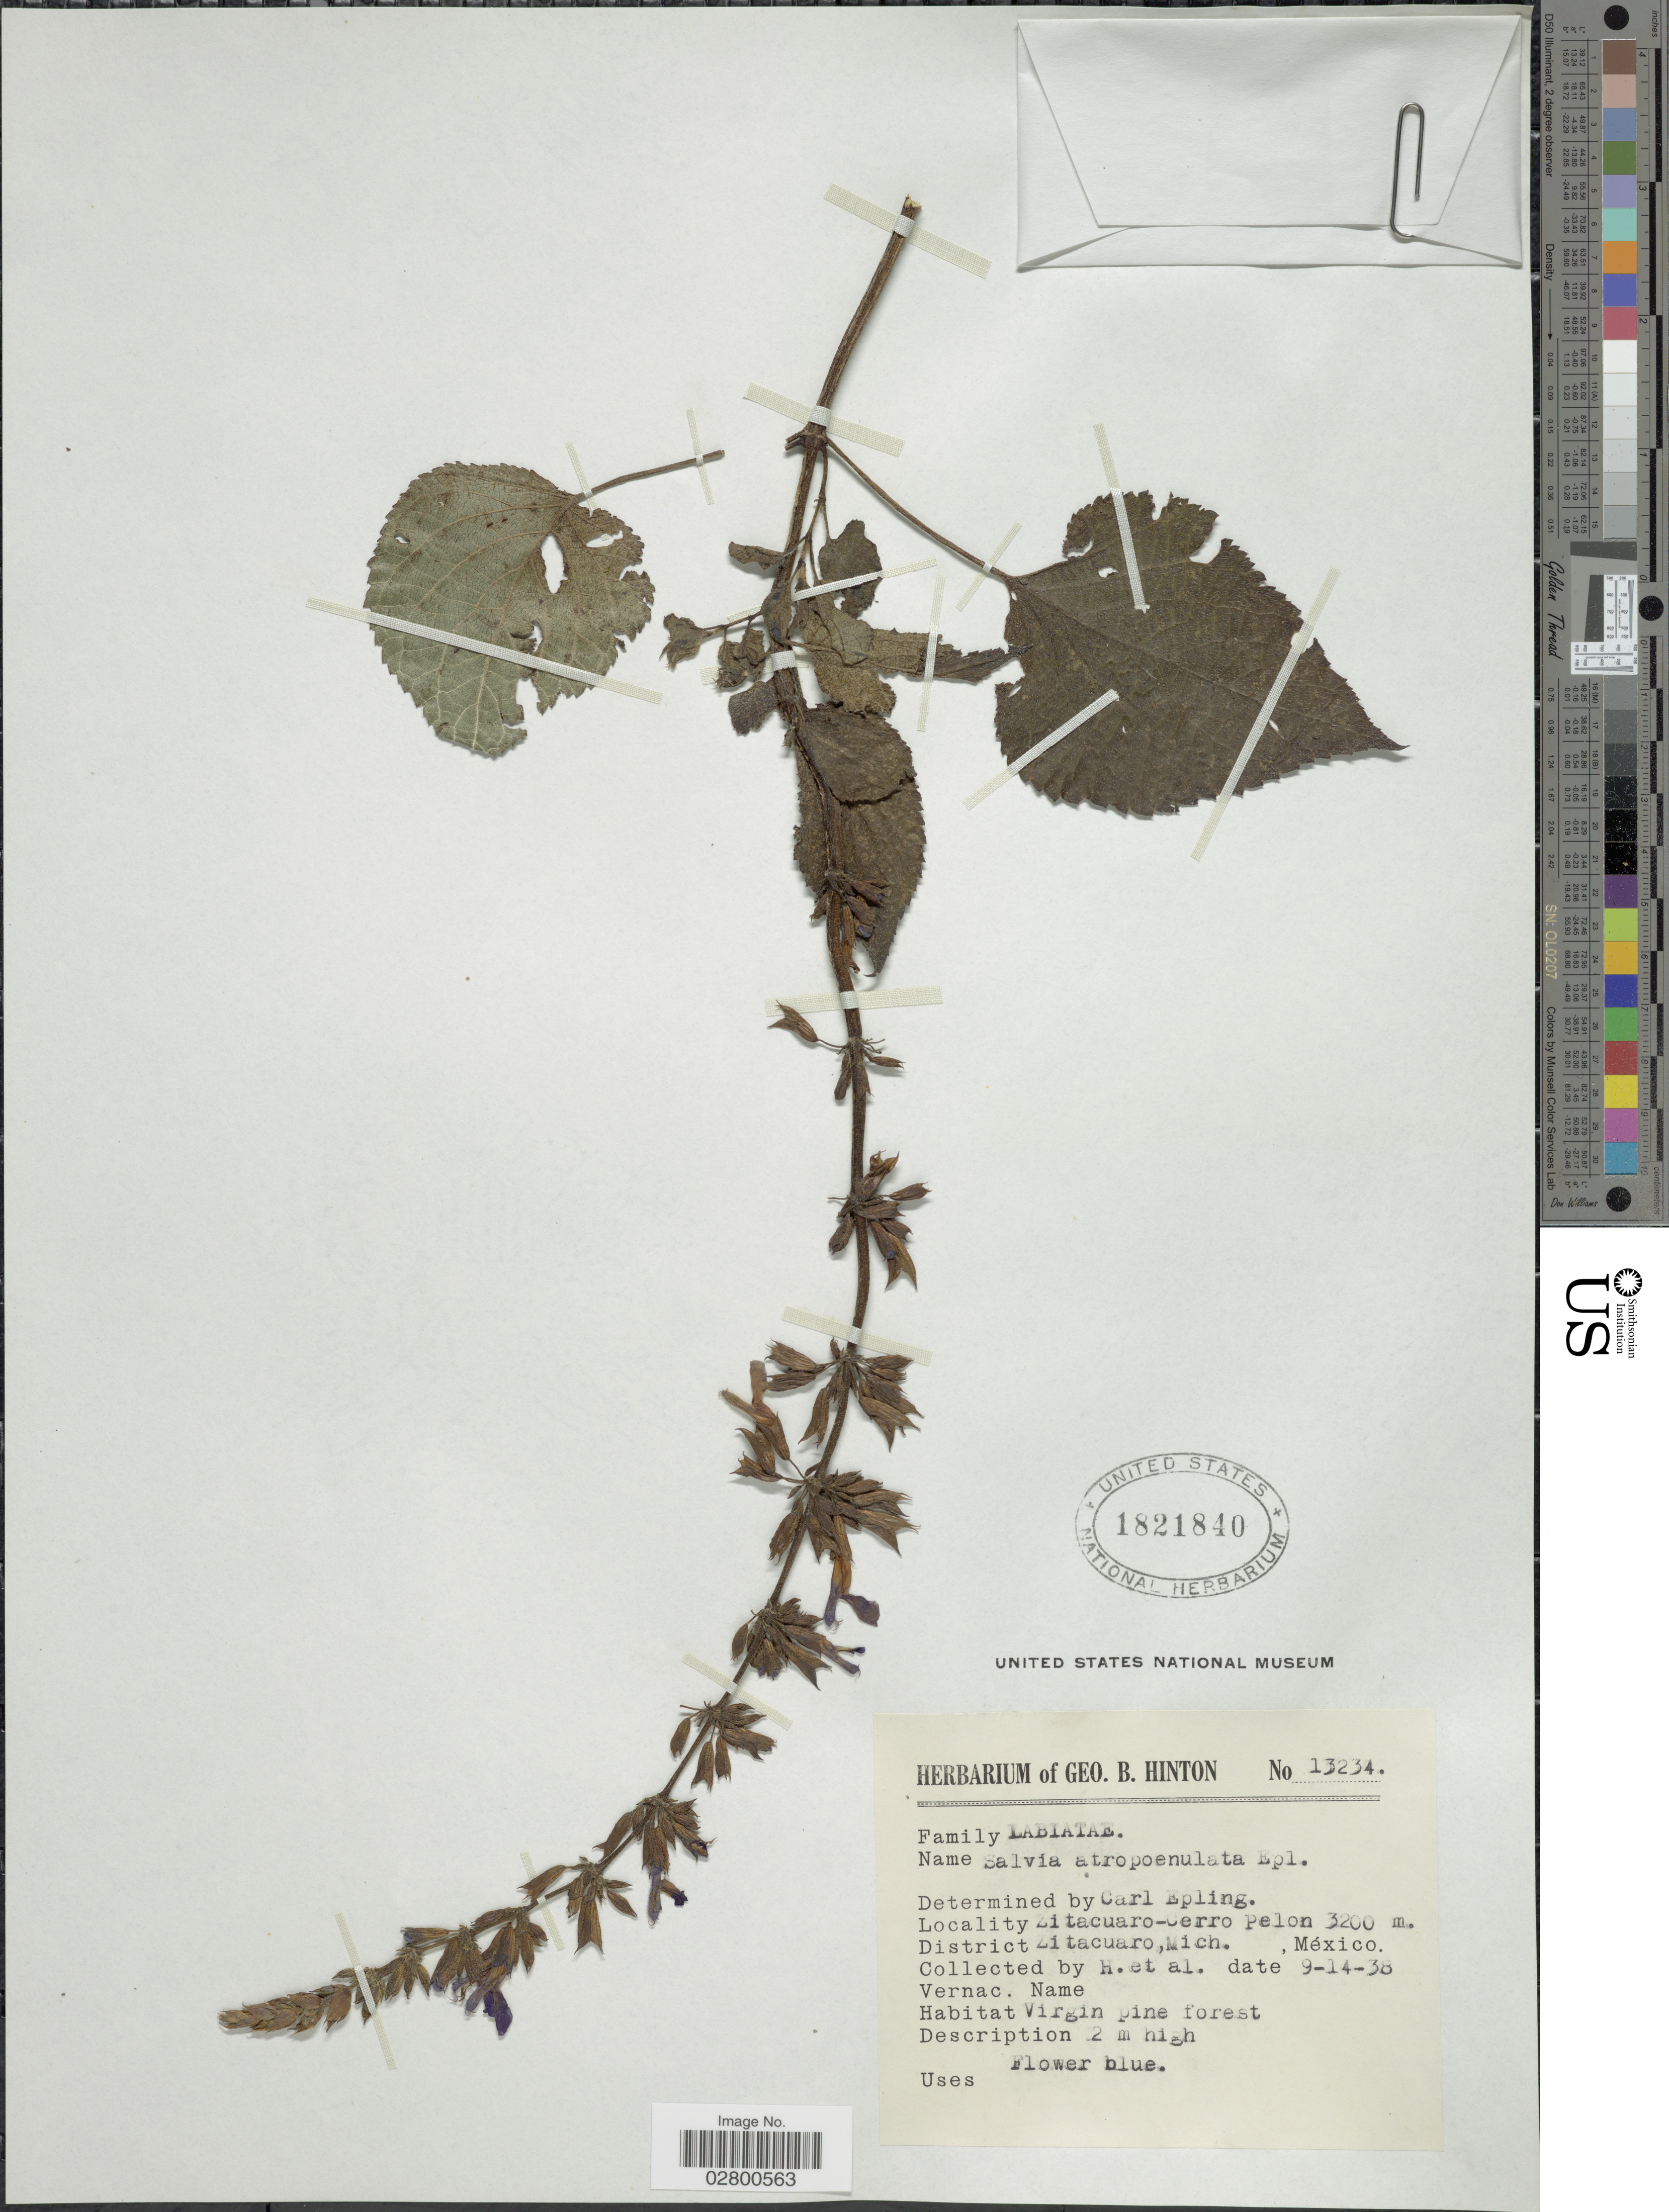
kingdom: Plantae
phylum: Tracheophyta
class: Magnoliopsida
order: Lamiales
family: Lamiaceae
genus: Salvia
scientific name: Salvia atropaenulata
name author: Epling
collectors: G. B. Hinton & et al.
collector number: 13234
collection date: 1938-09-14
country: Mexico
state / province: Michoacán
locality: Zitacuaro-Cerro Pelon. District Zitacuaro.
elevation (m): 3200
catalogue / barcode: US 1821840